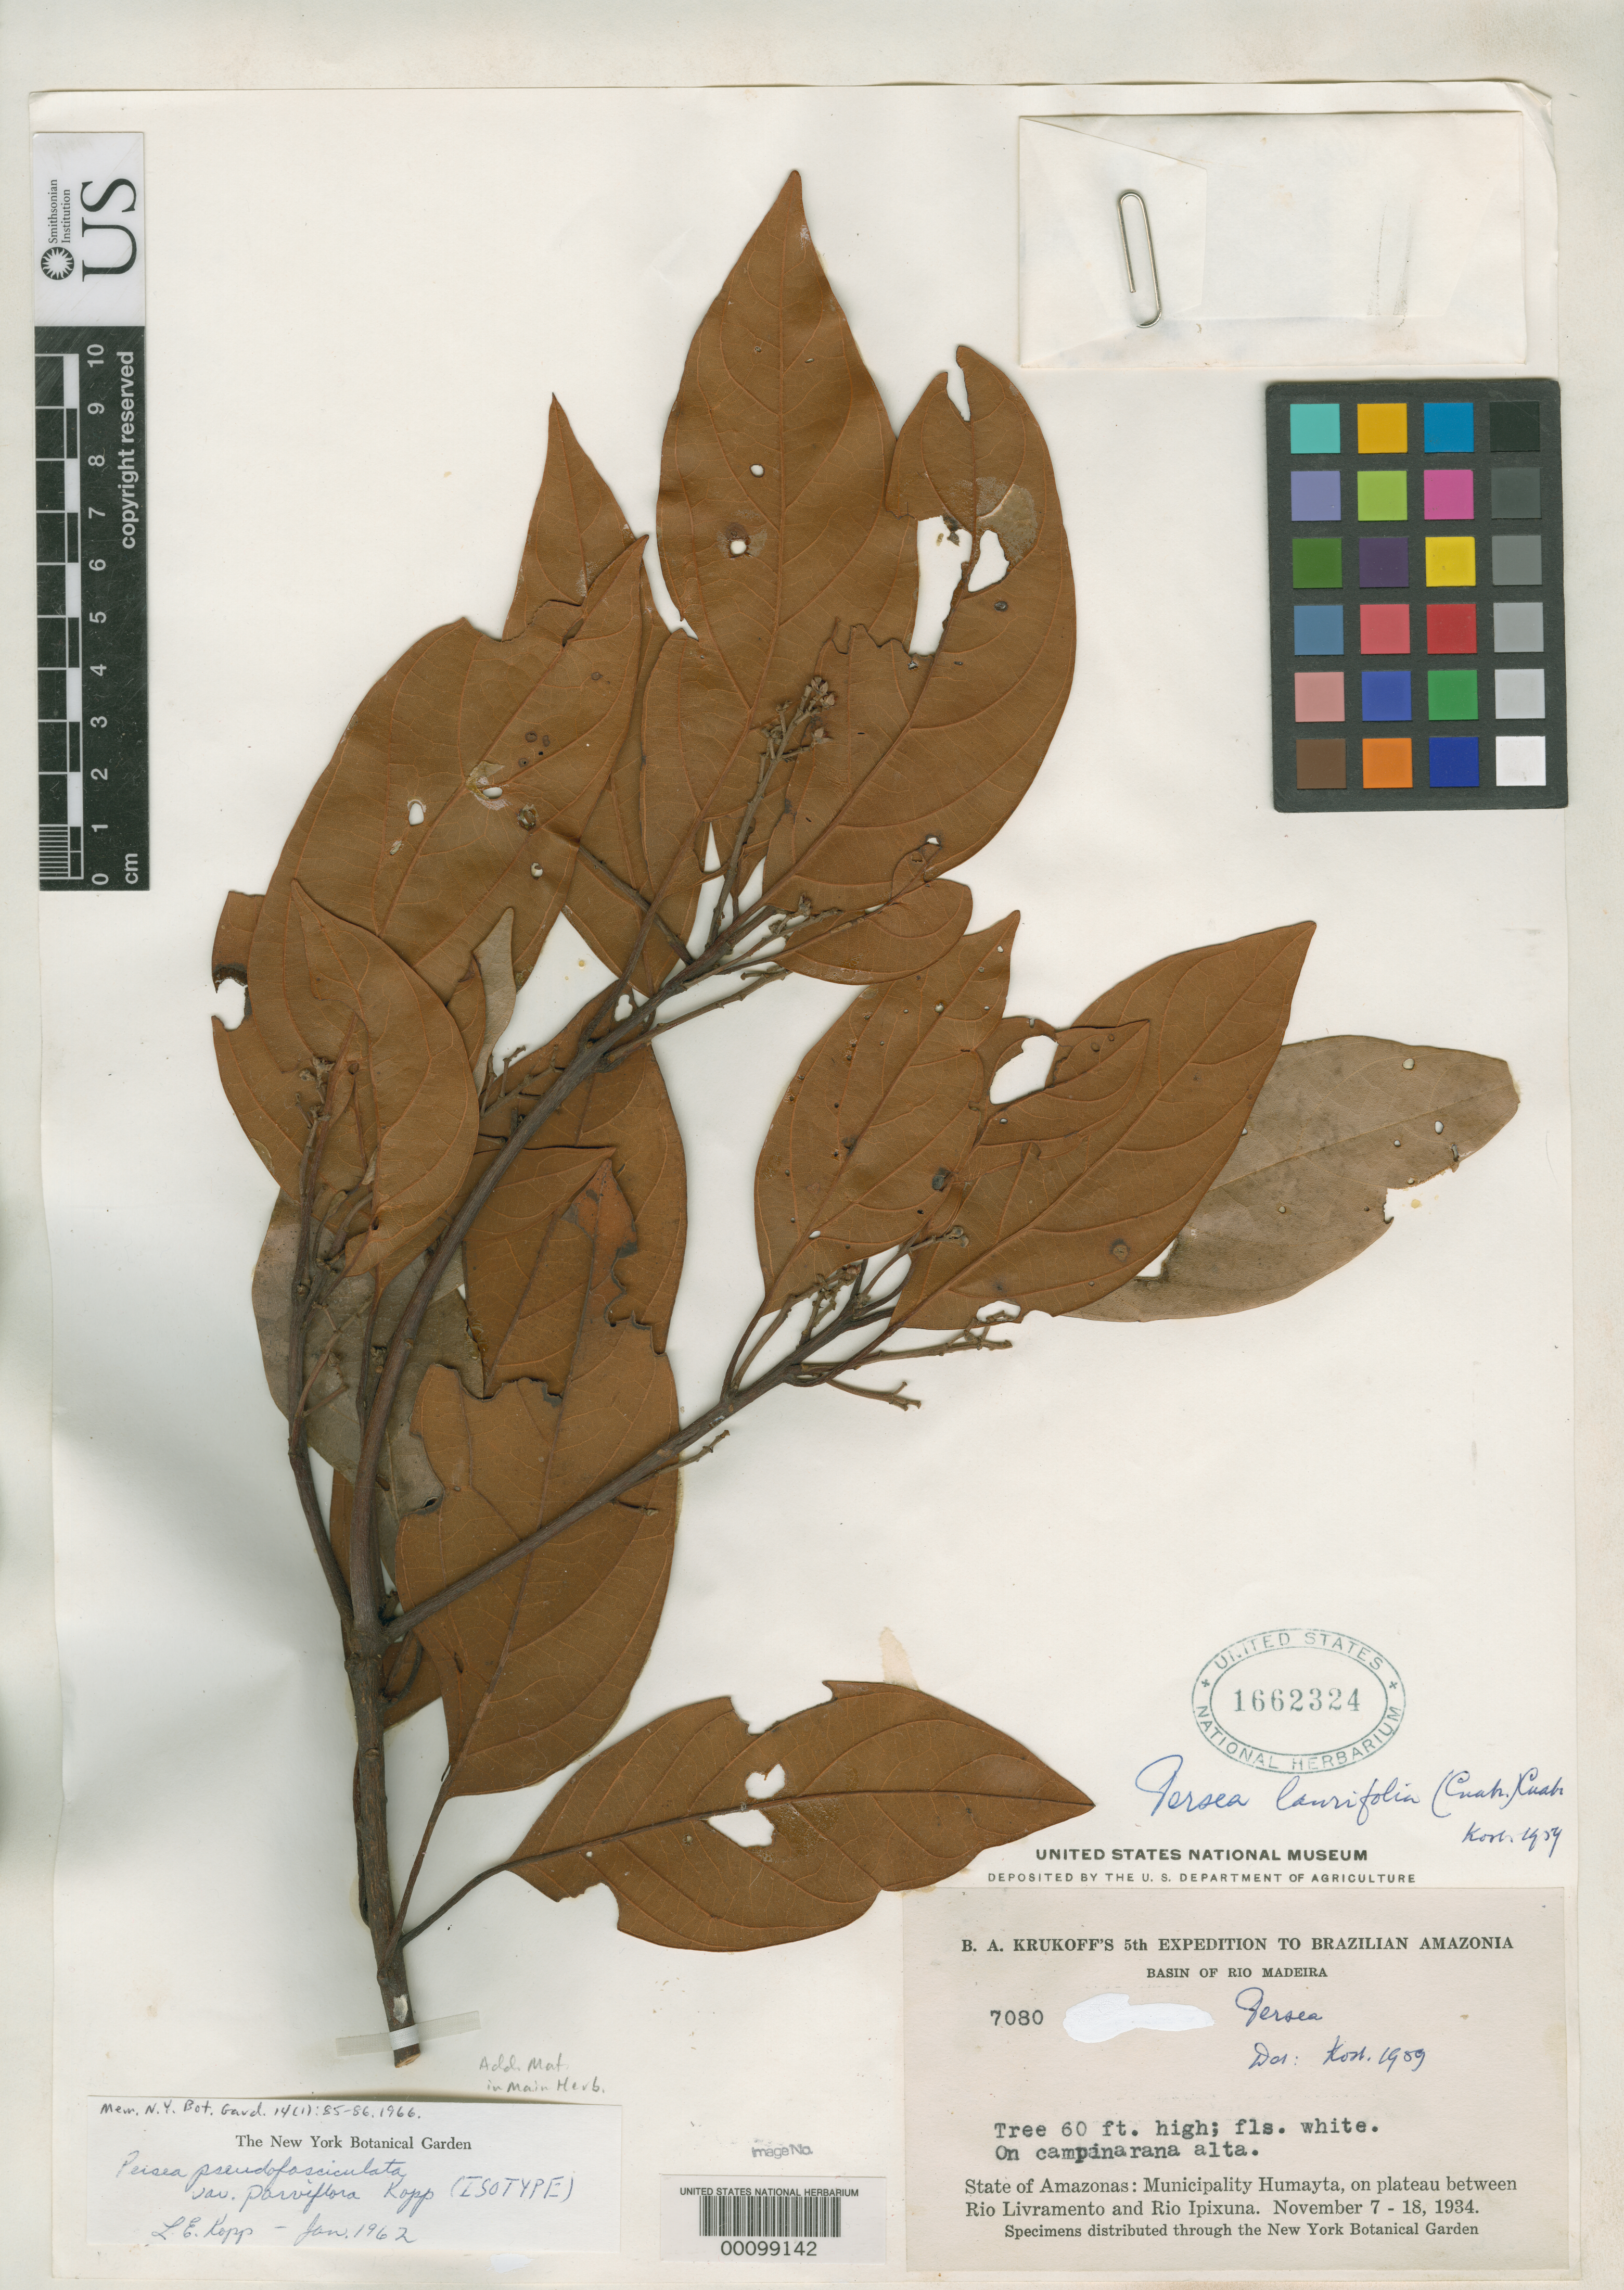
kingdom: Plantae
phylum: Tracheophyta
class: Magnoliopsida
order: Laurales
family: Lauraceae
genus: Persea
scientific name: Persea pseudofasciculata var. parviflora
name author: L.E. Kopp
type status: Isotype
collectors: B. A. Krukoff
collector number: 7080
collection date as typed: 07 Nov 1934 to 18 Nov 1934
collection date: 1934-11-07/1934-11-18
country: Brazil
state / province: Amazonas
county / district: Humaitá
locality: Between Rio Livramento and Rio Ipizuna.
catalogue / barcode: US 1662324